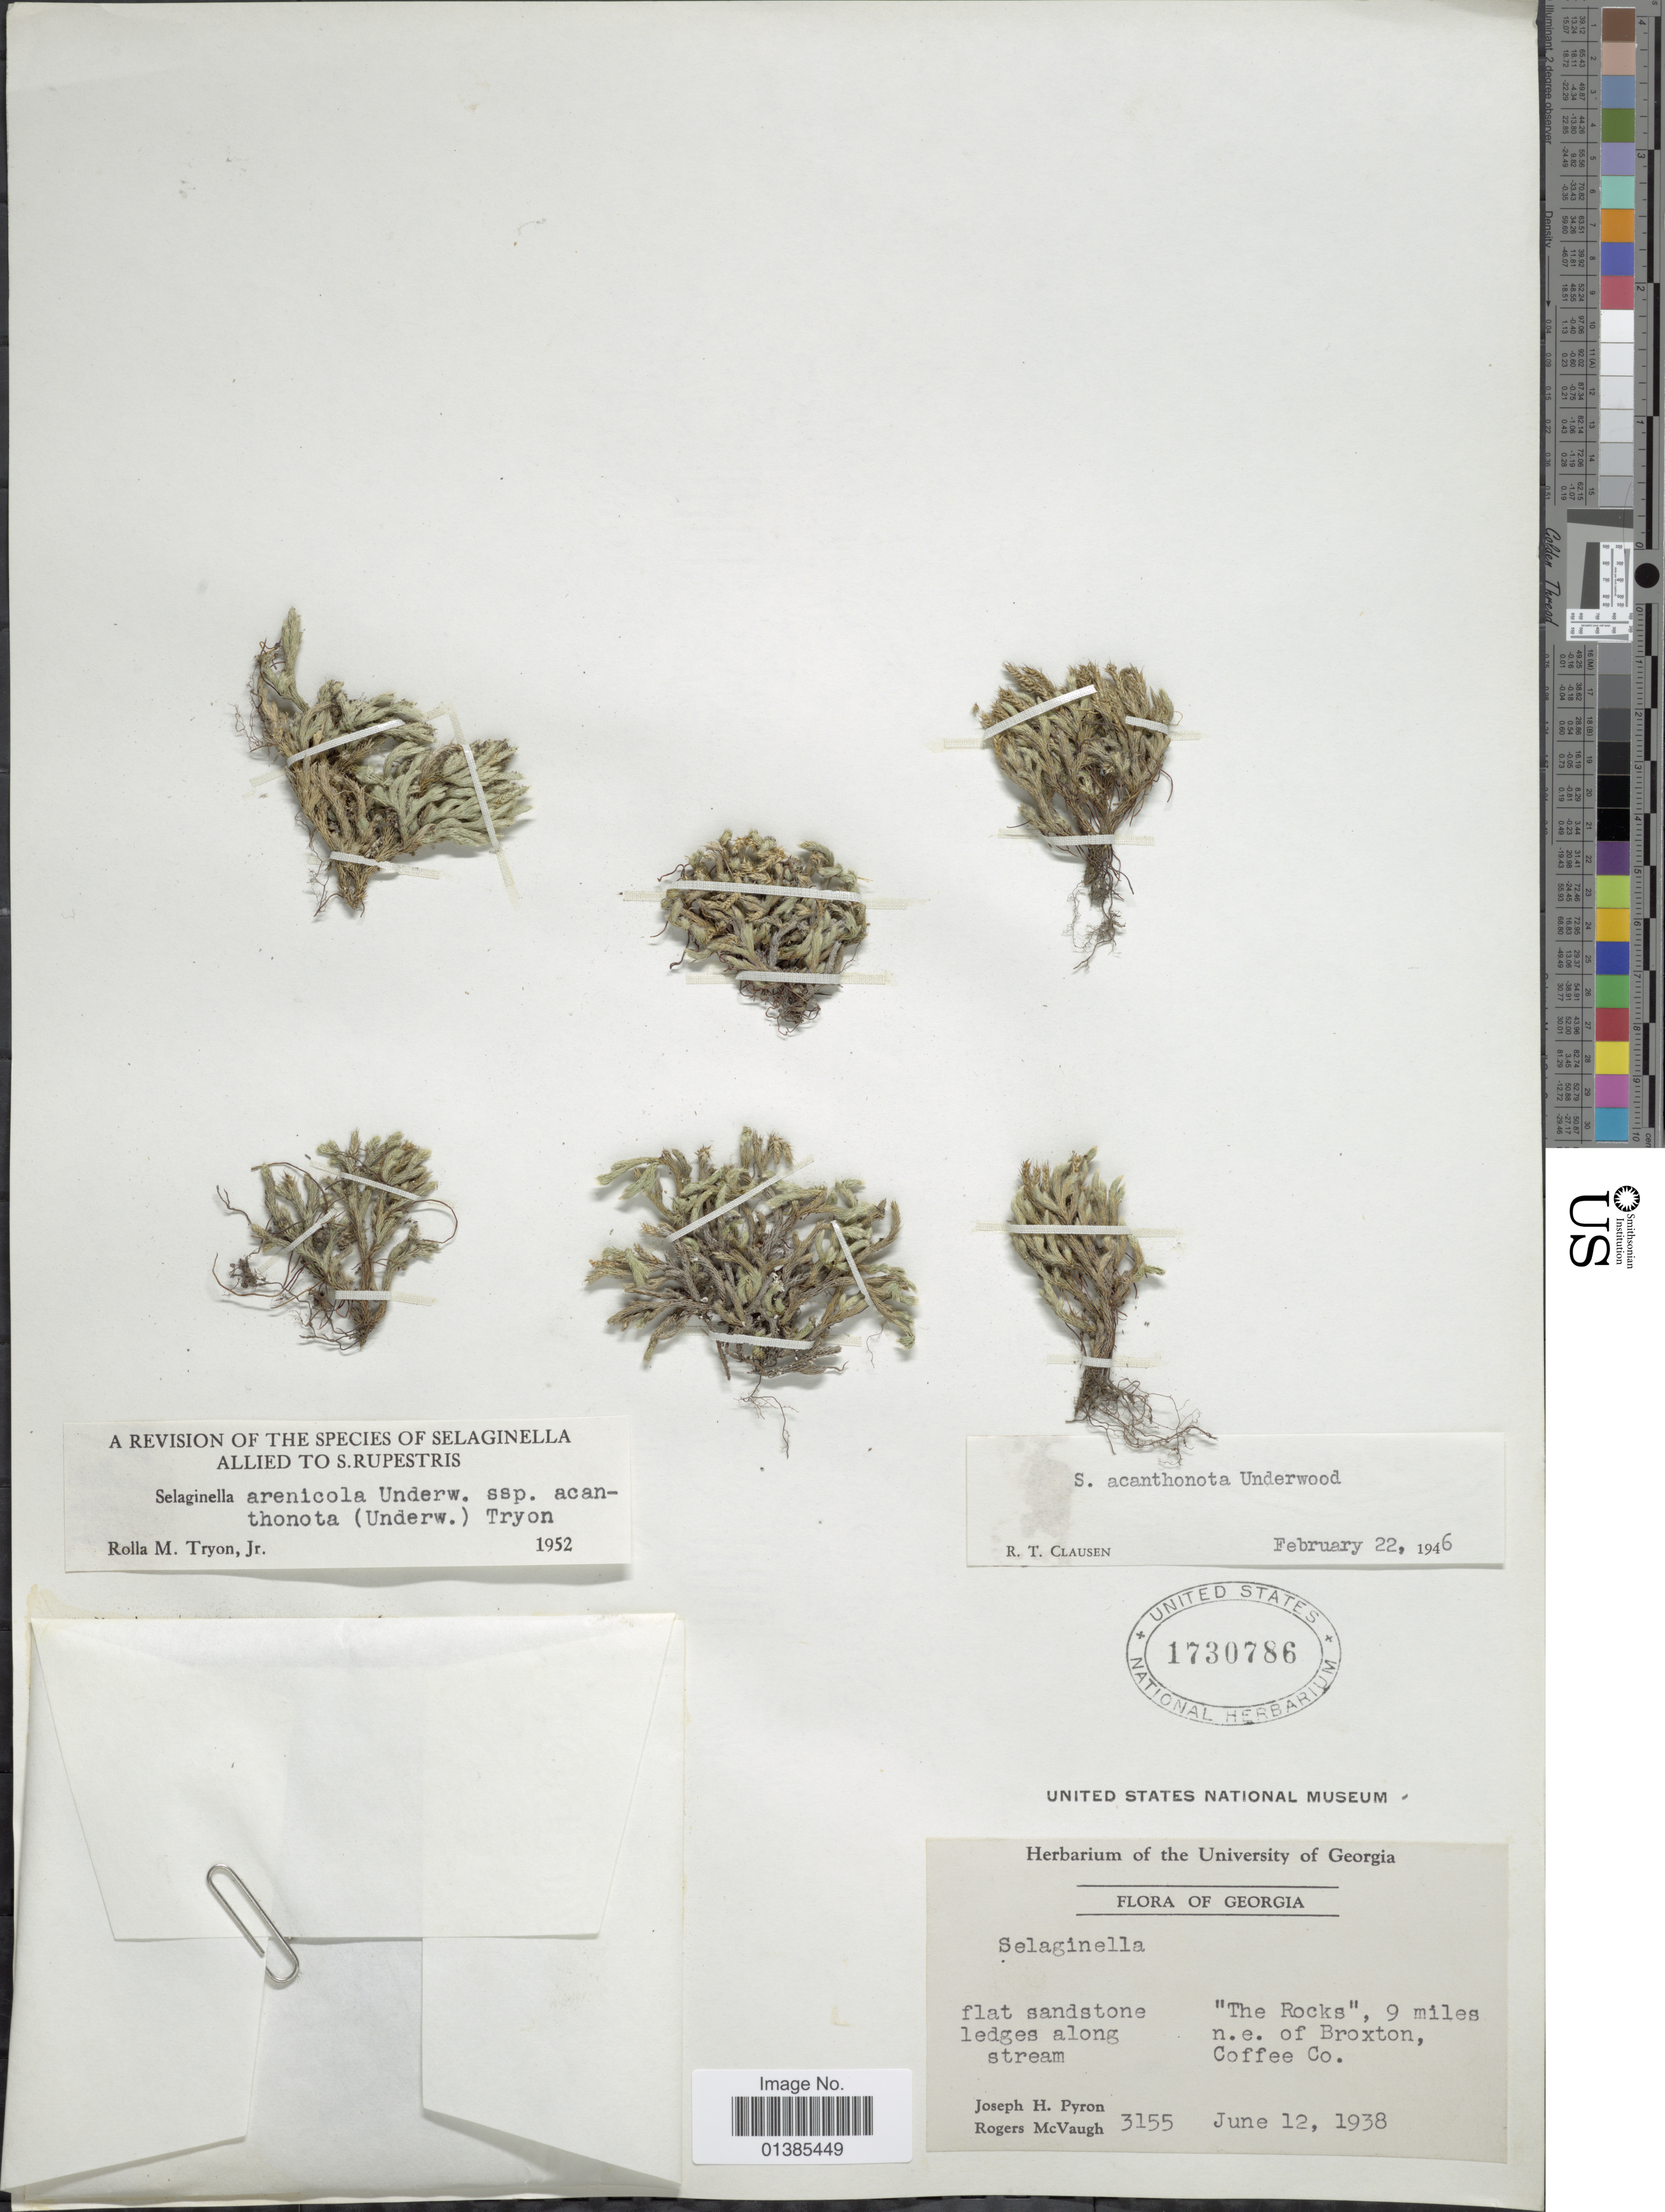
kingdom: Plantae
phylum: Tracheophyta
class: Lycopodiopsida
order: Selaginellales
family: Selaginellaceae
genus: Selaginella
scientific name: Selaginella arenicola subsp. acanthonota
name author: (Underw.) R.M. Tryon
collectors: J. H. Pyron & R. McVaugh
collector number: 3155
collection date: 1938-06-12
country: United States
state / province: Georgia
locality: The Rocks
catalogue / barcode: US 1730786